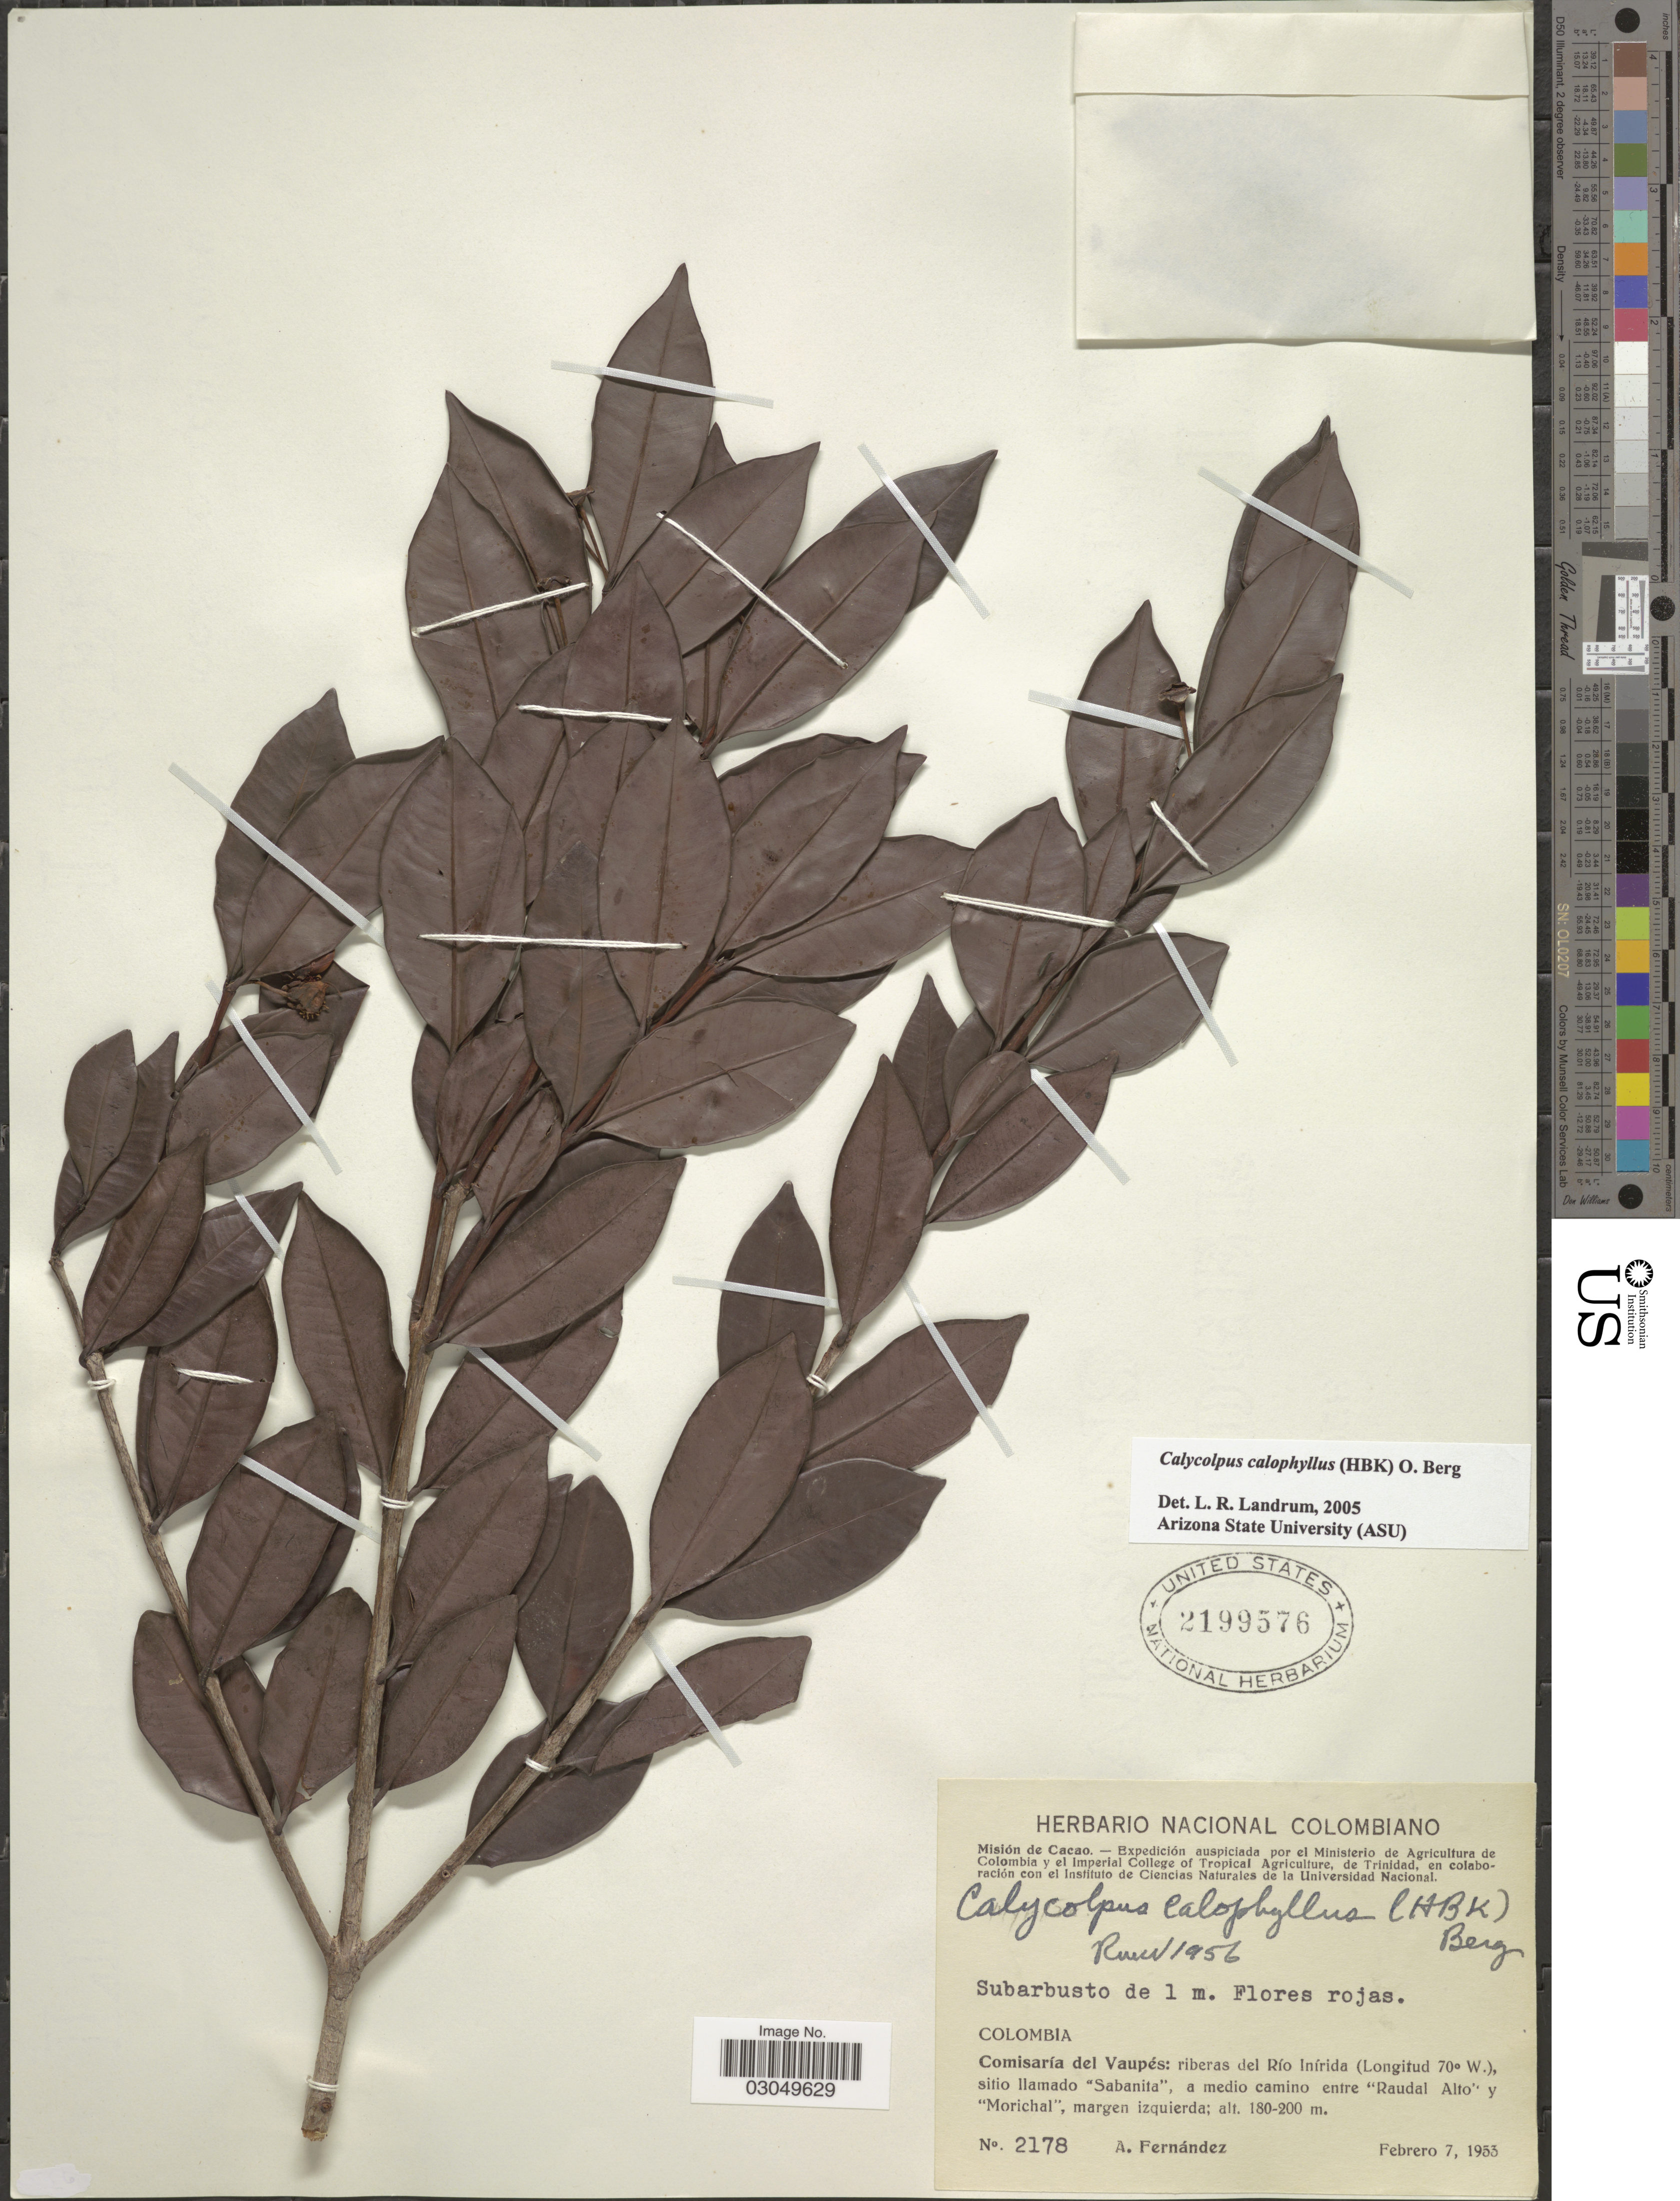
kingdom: Plantae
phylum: Tracheophyta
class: Magnoliopsida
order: Myrtales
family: Myrtaceae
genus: Calycolpus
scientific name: Calycolpus calophyllus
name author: (Kunth) O. Berg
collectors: A. Fernandez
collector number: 2178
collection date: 1953-02-07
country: Colombia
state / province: Vaupés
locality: Riberas del Río Inírida, sitio llamado "Sabanita", a medio camino entre "Raudal Alto" y "Morichal", margen izqueierda.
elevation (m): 180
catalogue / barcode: US 2199576